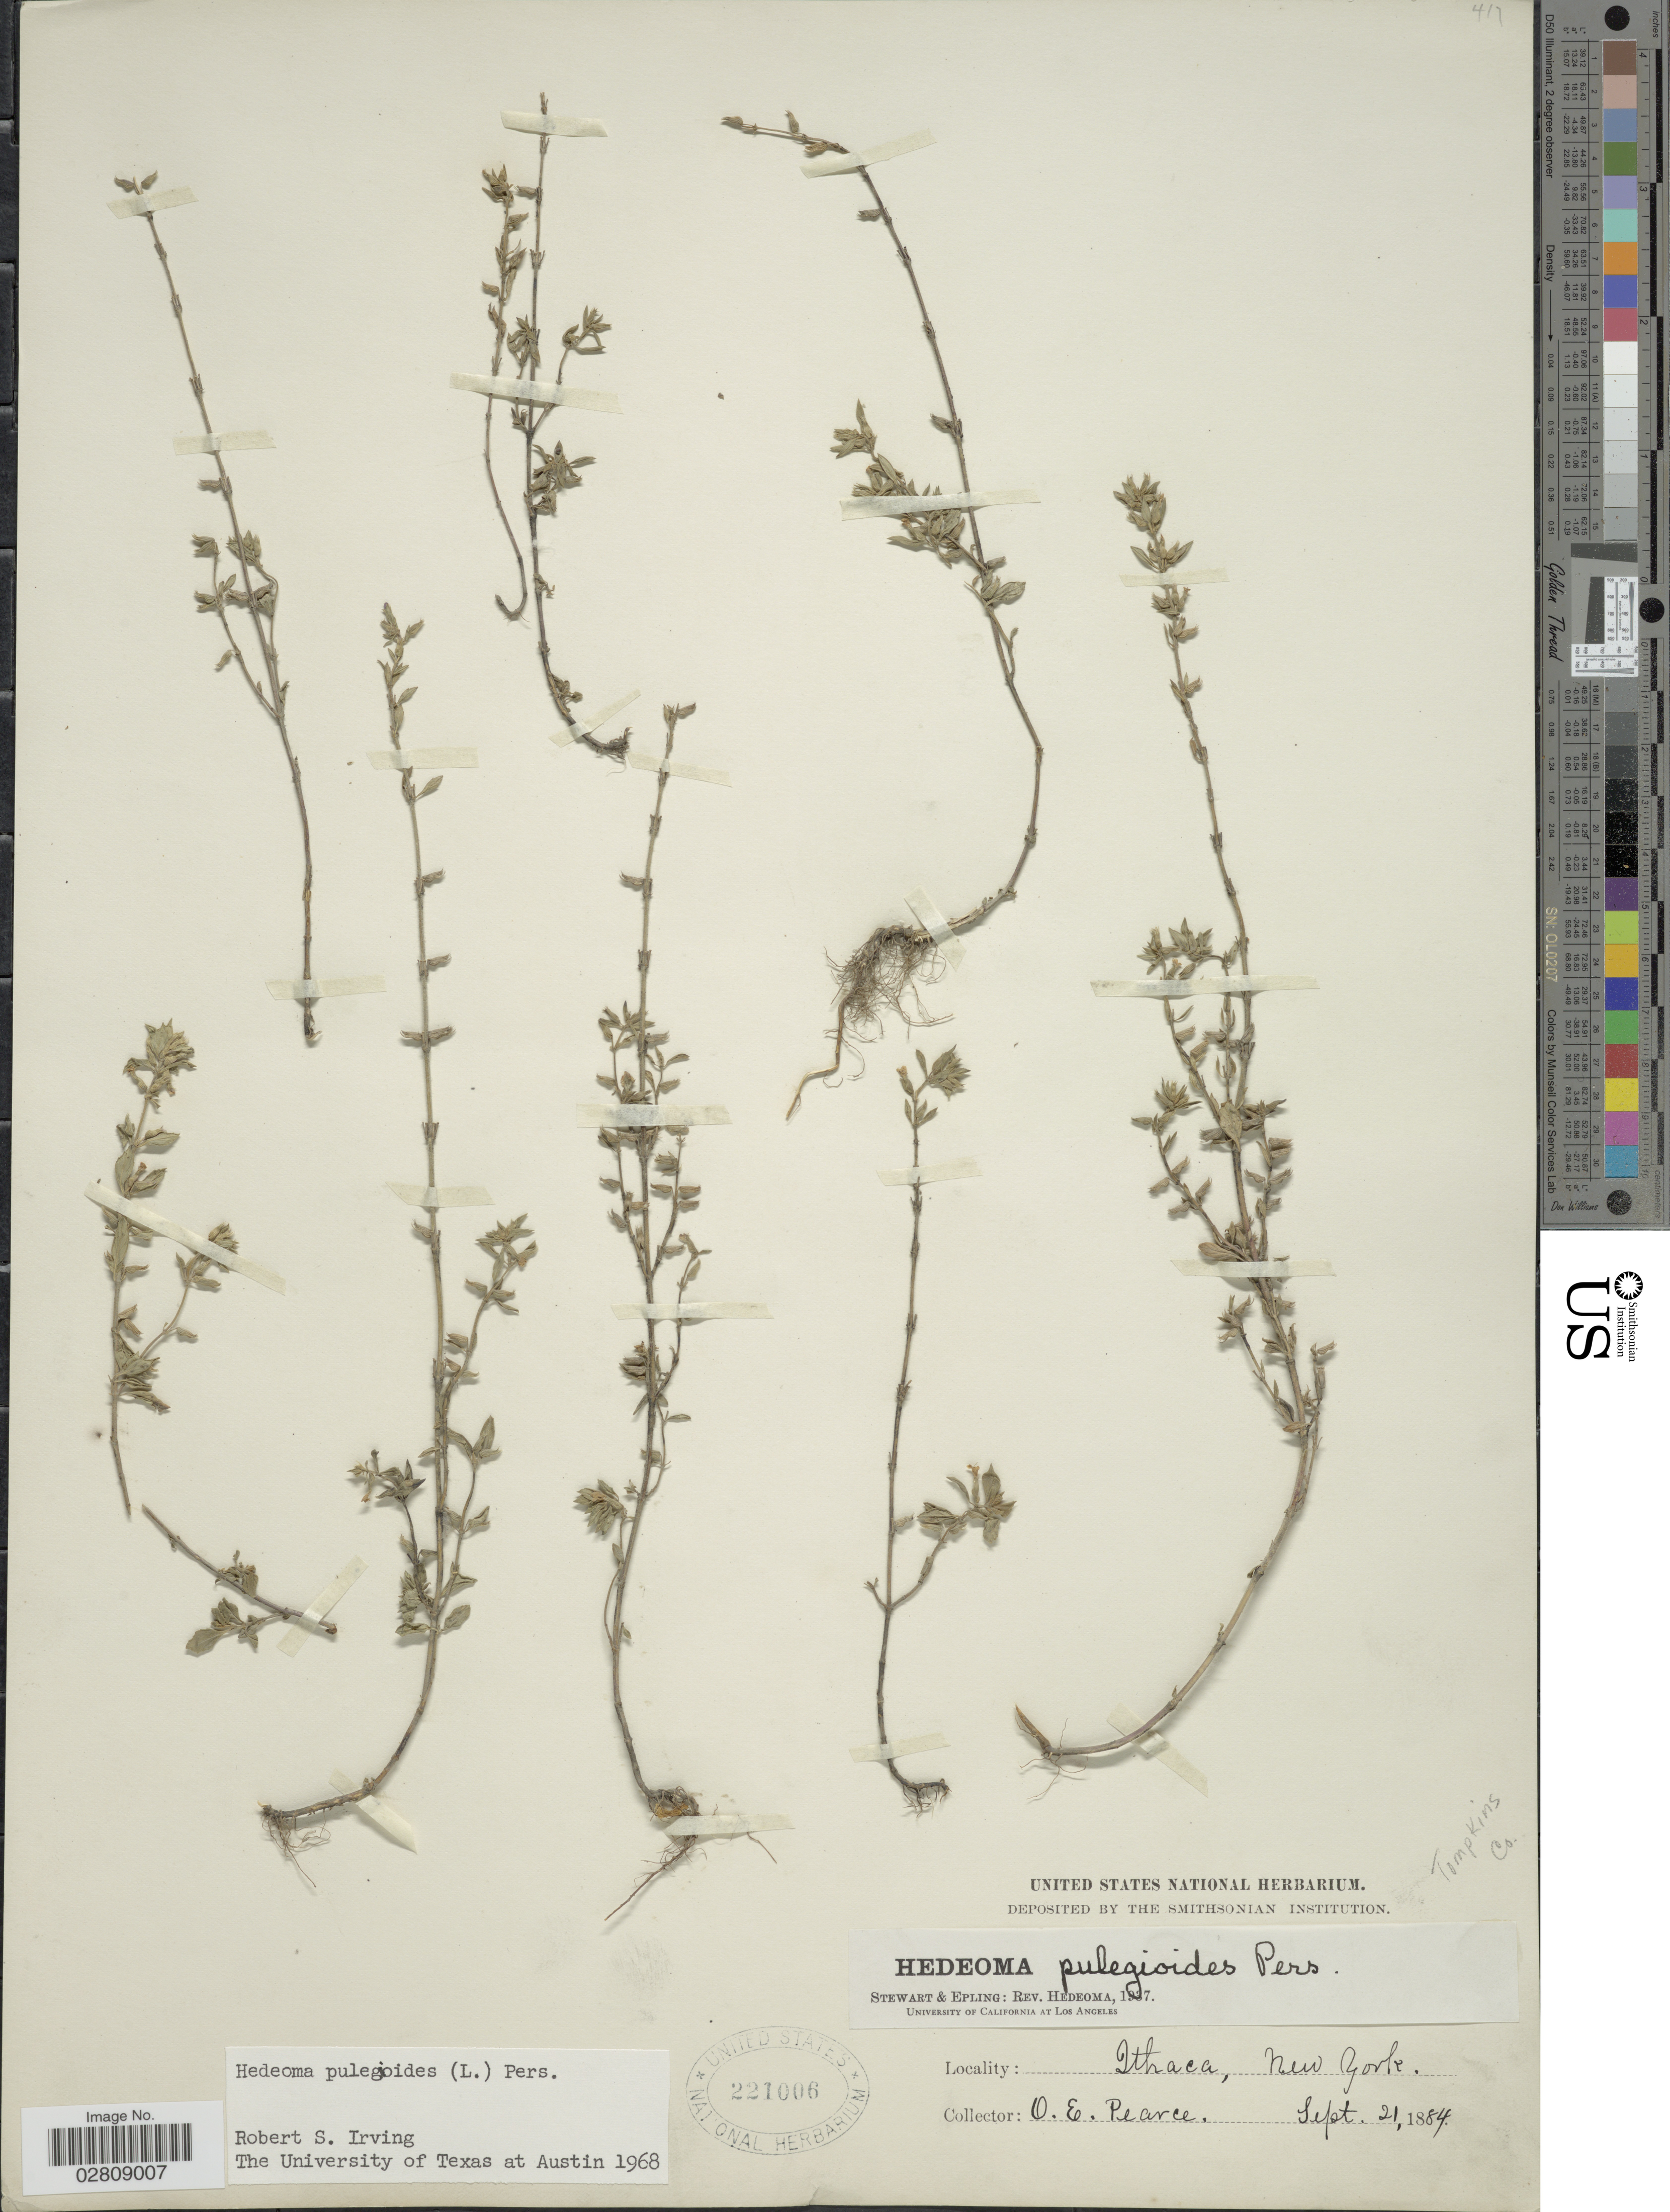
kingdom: Plantae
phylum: Tracheophyta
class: Magnoliopsida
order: Lamiales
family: Lamiaceae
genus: Hedeoma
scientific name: Hedeoma pulegioides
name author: (L.) Pers.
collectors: O. E. Pearce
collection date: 1884-09-21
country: United States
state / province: New York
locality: Tompkins Co. Ithaca.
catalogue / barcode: US 221006